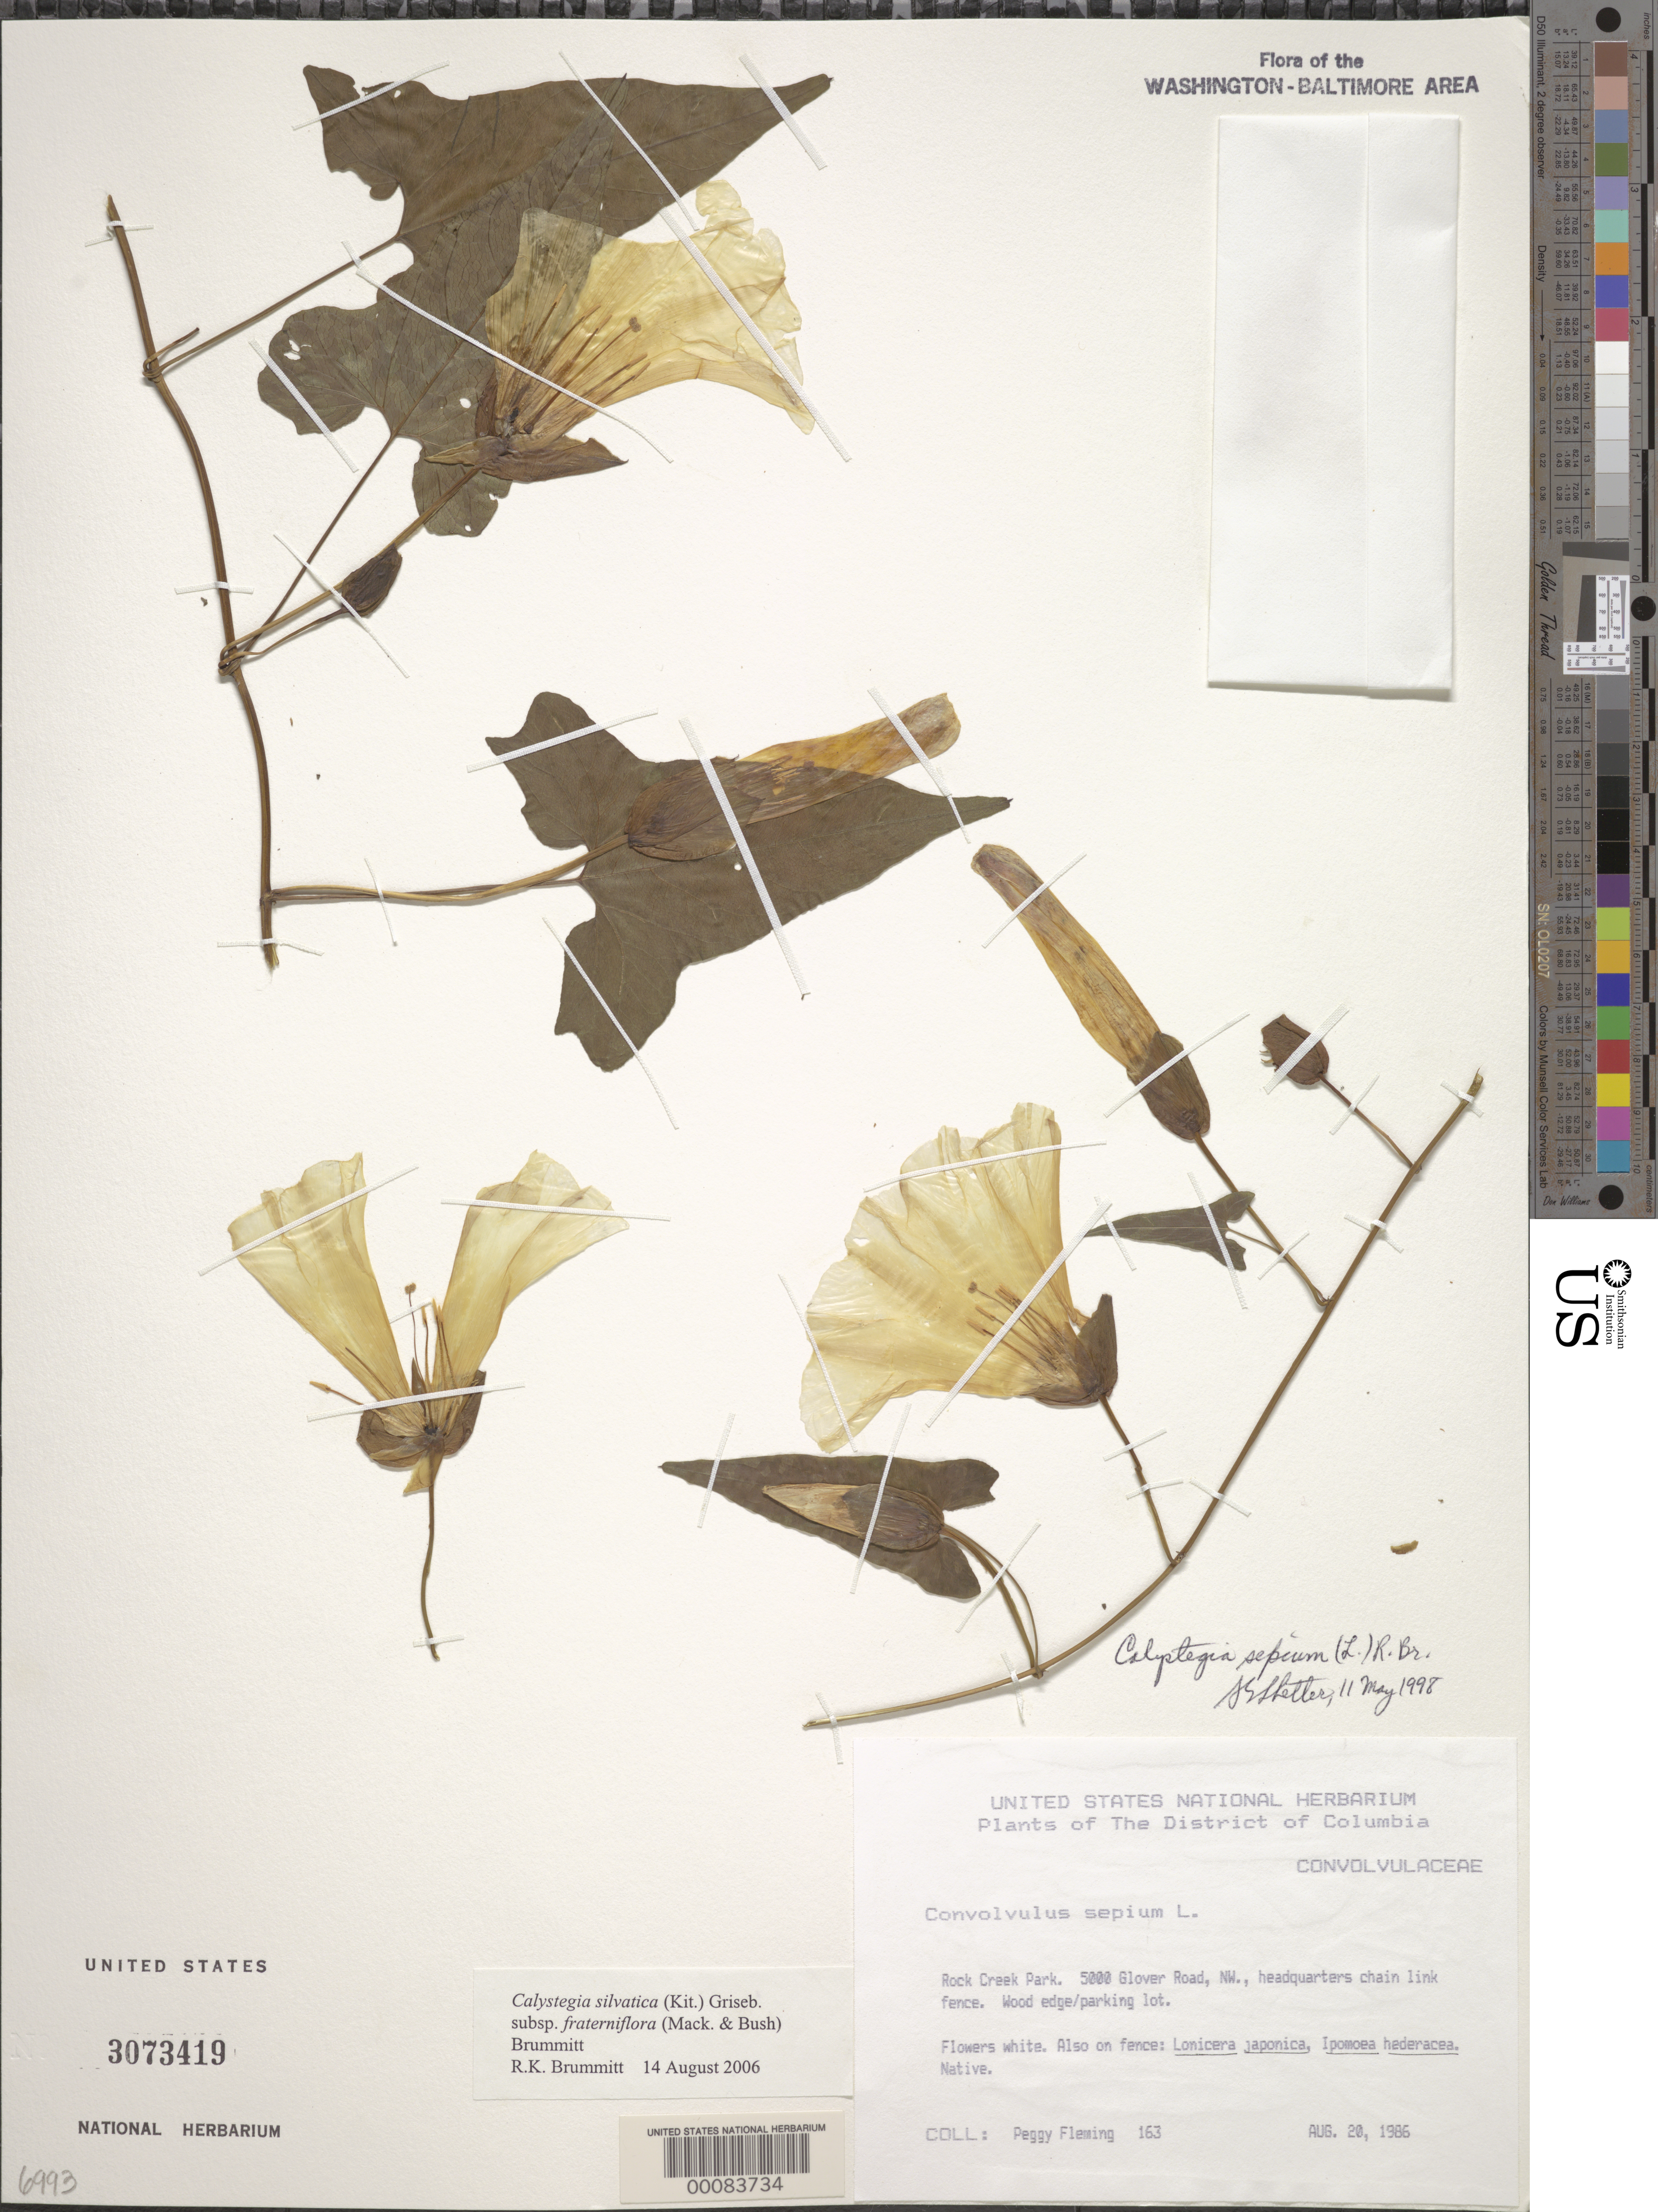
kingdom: Plantae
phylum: Tracheophyta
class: Magnoliopsida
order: Solanales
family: Convolvulaceae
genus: Calystegia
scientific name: Calystegia silvatica subsp. fraterniflora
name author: (Mack. & Bush) Brummitt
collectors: P. Fleming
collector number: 163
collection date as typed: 20 Aug 1986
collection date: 1986-08-20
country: United States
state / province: District of Columbia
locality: Rock Creek Park. 5000 Glover Road, NW., headquarters chain link Rock Creek Park & vicinity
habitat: Wood edge/parking lot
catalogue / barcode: US 3073419